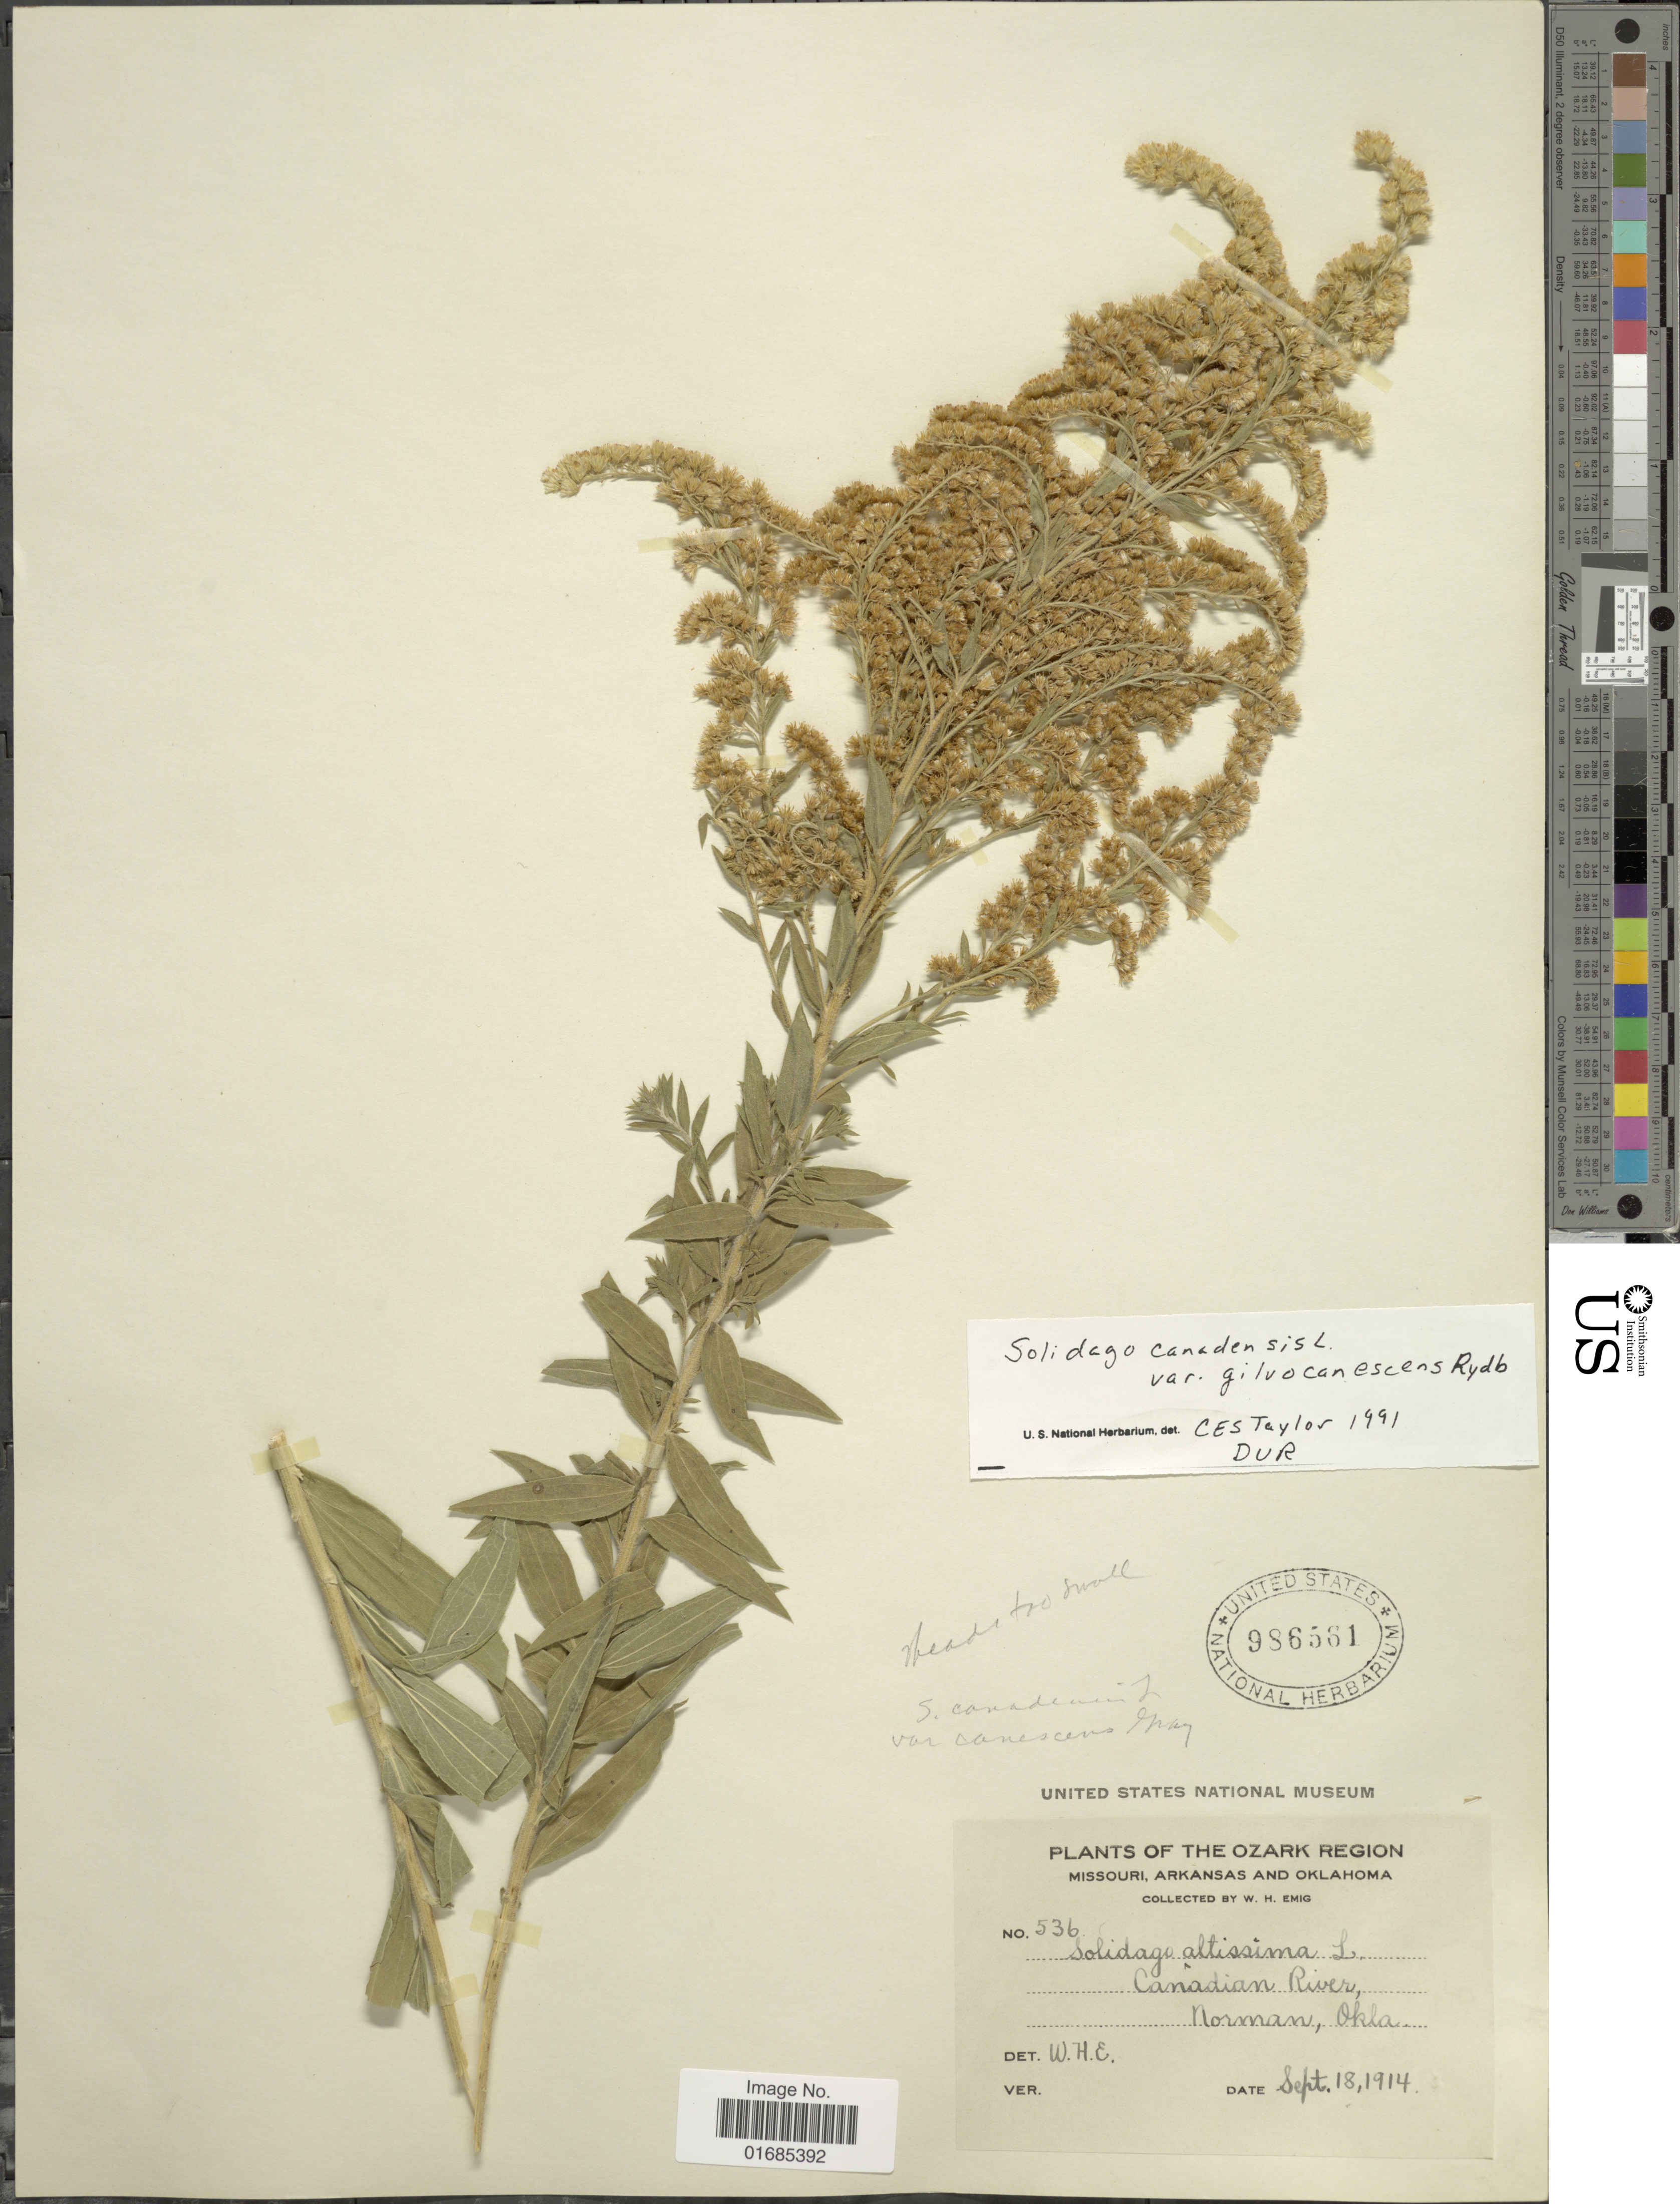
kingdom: Plantae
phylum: Tracheophyta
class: Magnoliopsida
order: Asterales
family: Asteraceae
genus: Solidago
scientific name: Solidago canadensis var. gilvocanescens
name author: Rydb.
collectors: W. H. Emig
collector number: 536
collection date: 1914-09-18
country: United States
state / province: Oklahoma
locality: Canadian River, Norman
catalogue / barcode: US 986561